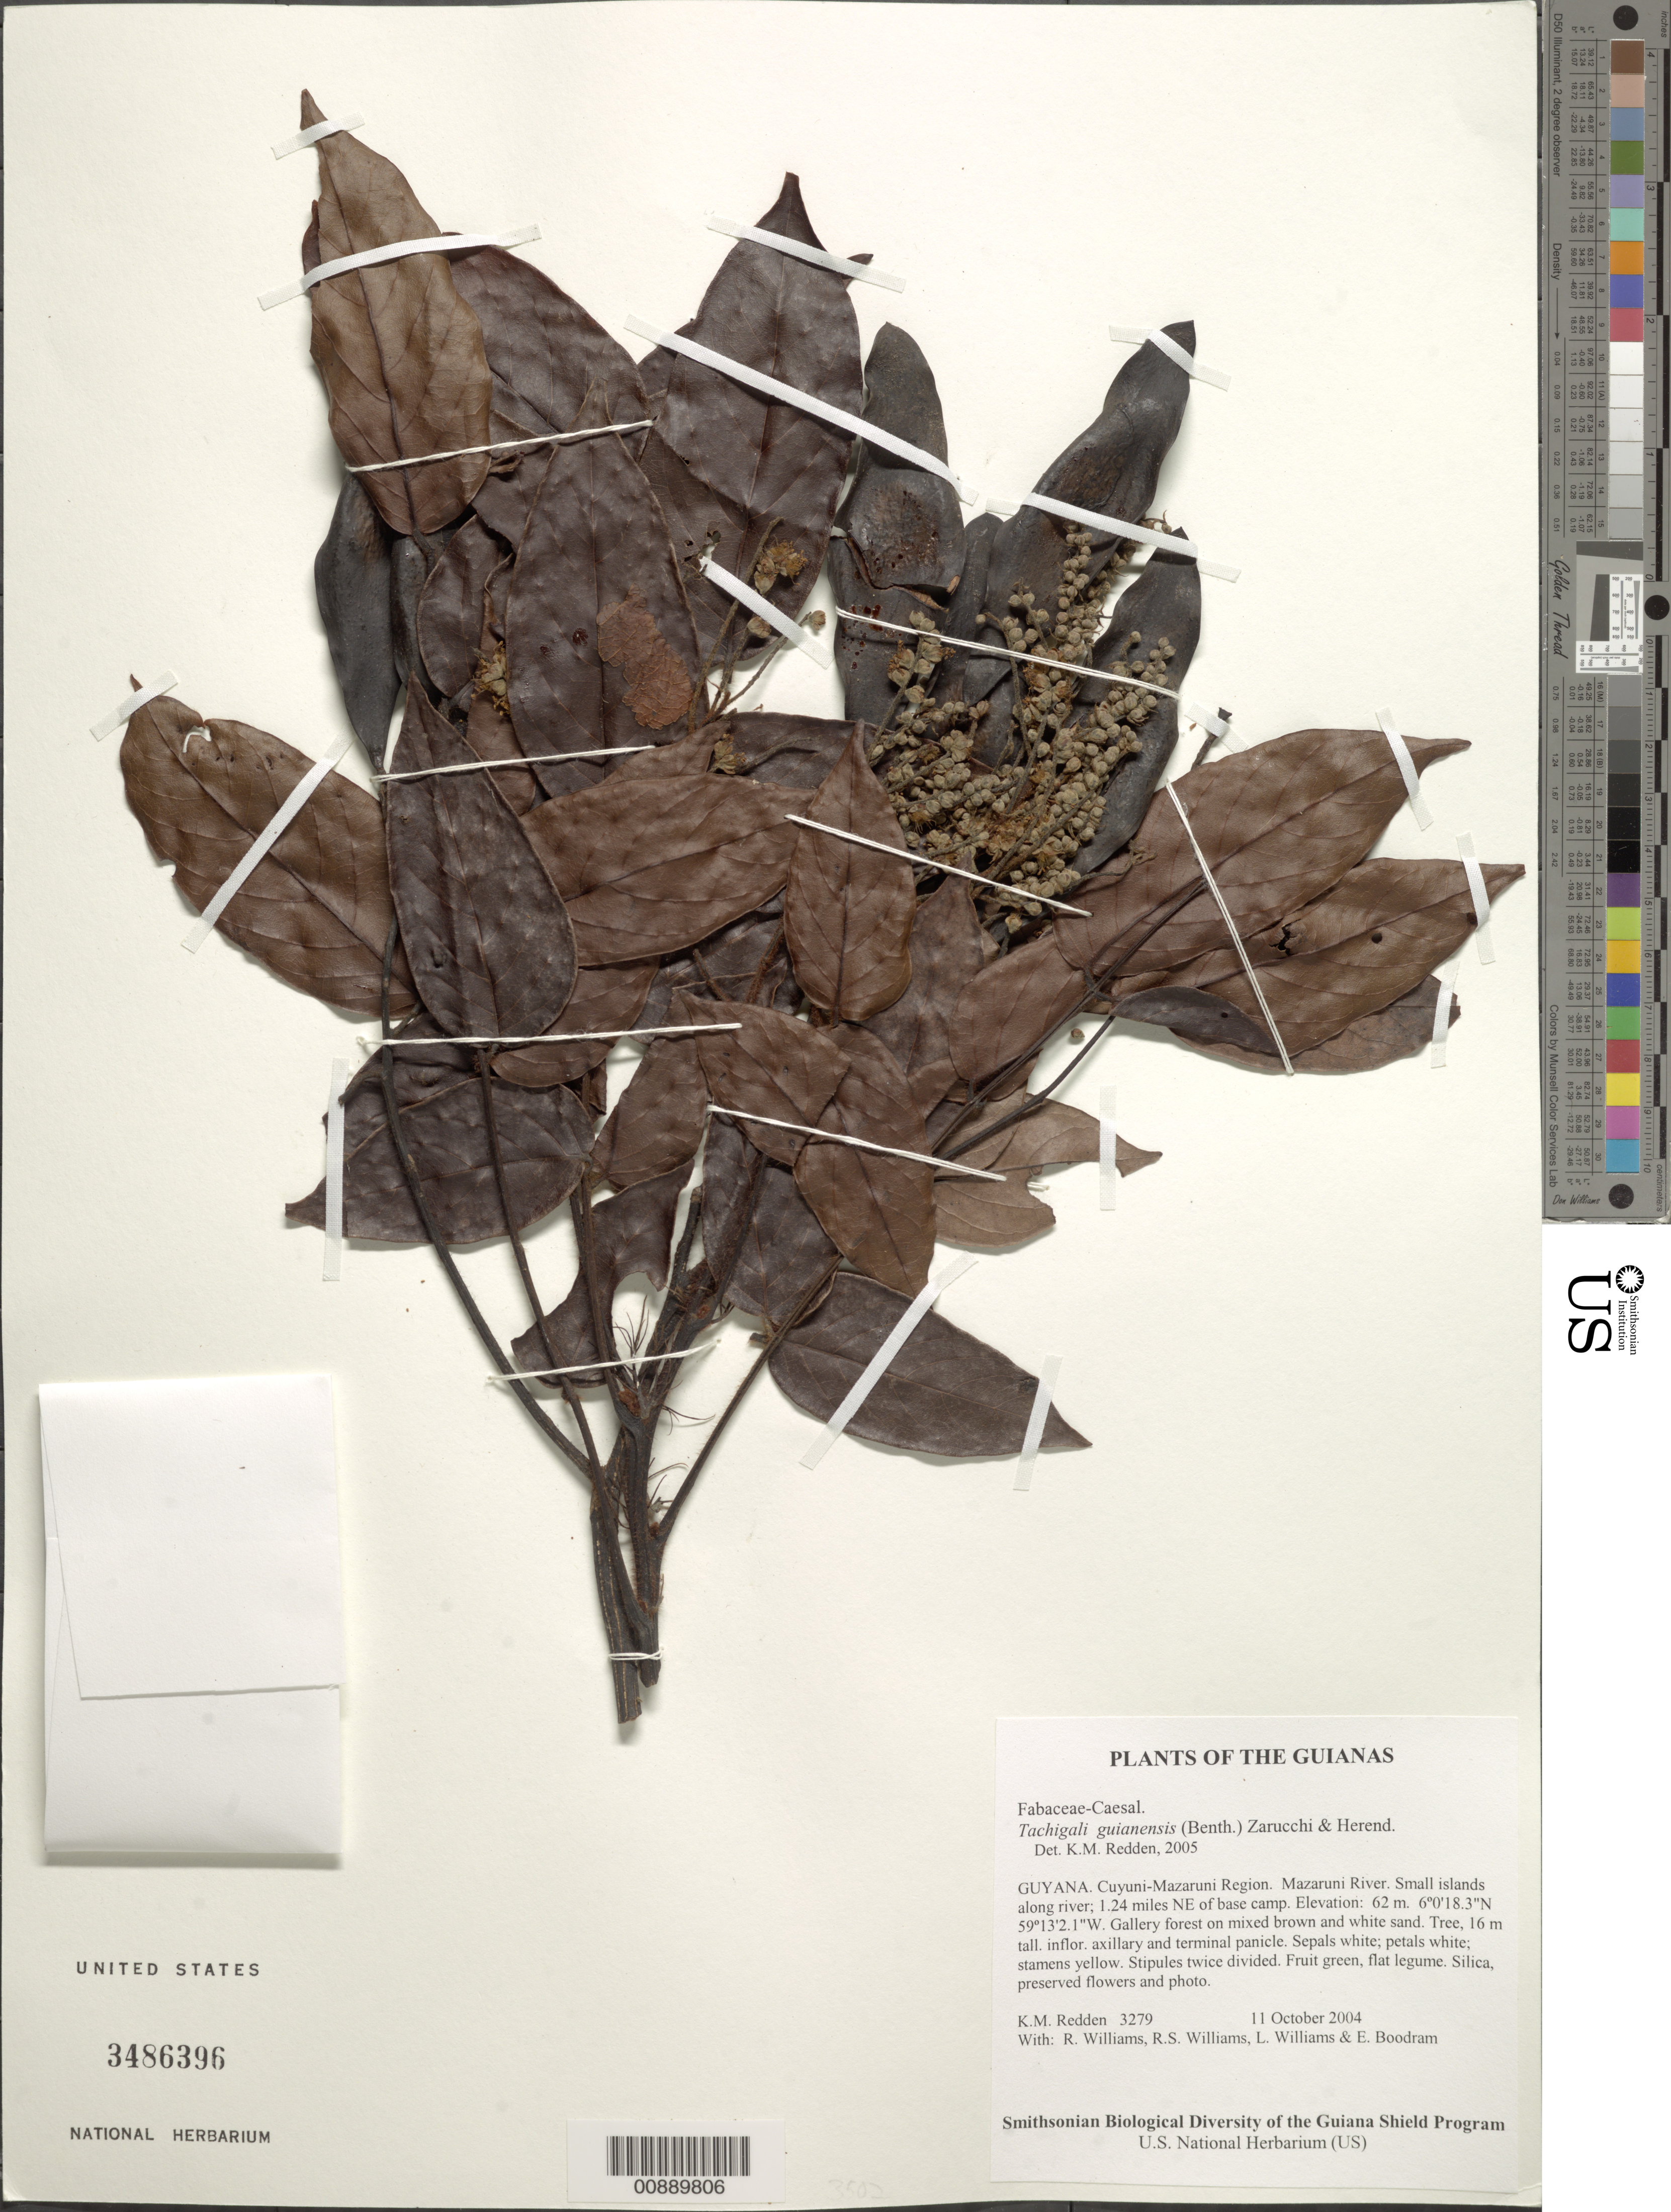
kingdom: Plantae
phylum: Tracheophyta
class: Magnoliopsida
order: Fabales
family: Fabaceae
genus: Tachigali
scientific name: Tachigali guianensis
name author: (Benth.) Zarucchi & Herend.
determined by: Redden, K. M.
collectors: K. M. Redden, R. Williams, R. S. Williams, L. Williams & E. Boodram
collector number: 3279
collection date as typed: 11 October 2004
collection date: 2004-10-11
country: Guyana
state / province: Cuyuni-Mazaruni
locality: Mazaruni River. Small islands along river; 1.24 miles NE of base camp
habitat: Gallery forest on mixed brown and white sand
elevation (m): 62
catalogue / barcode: US 3486396